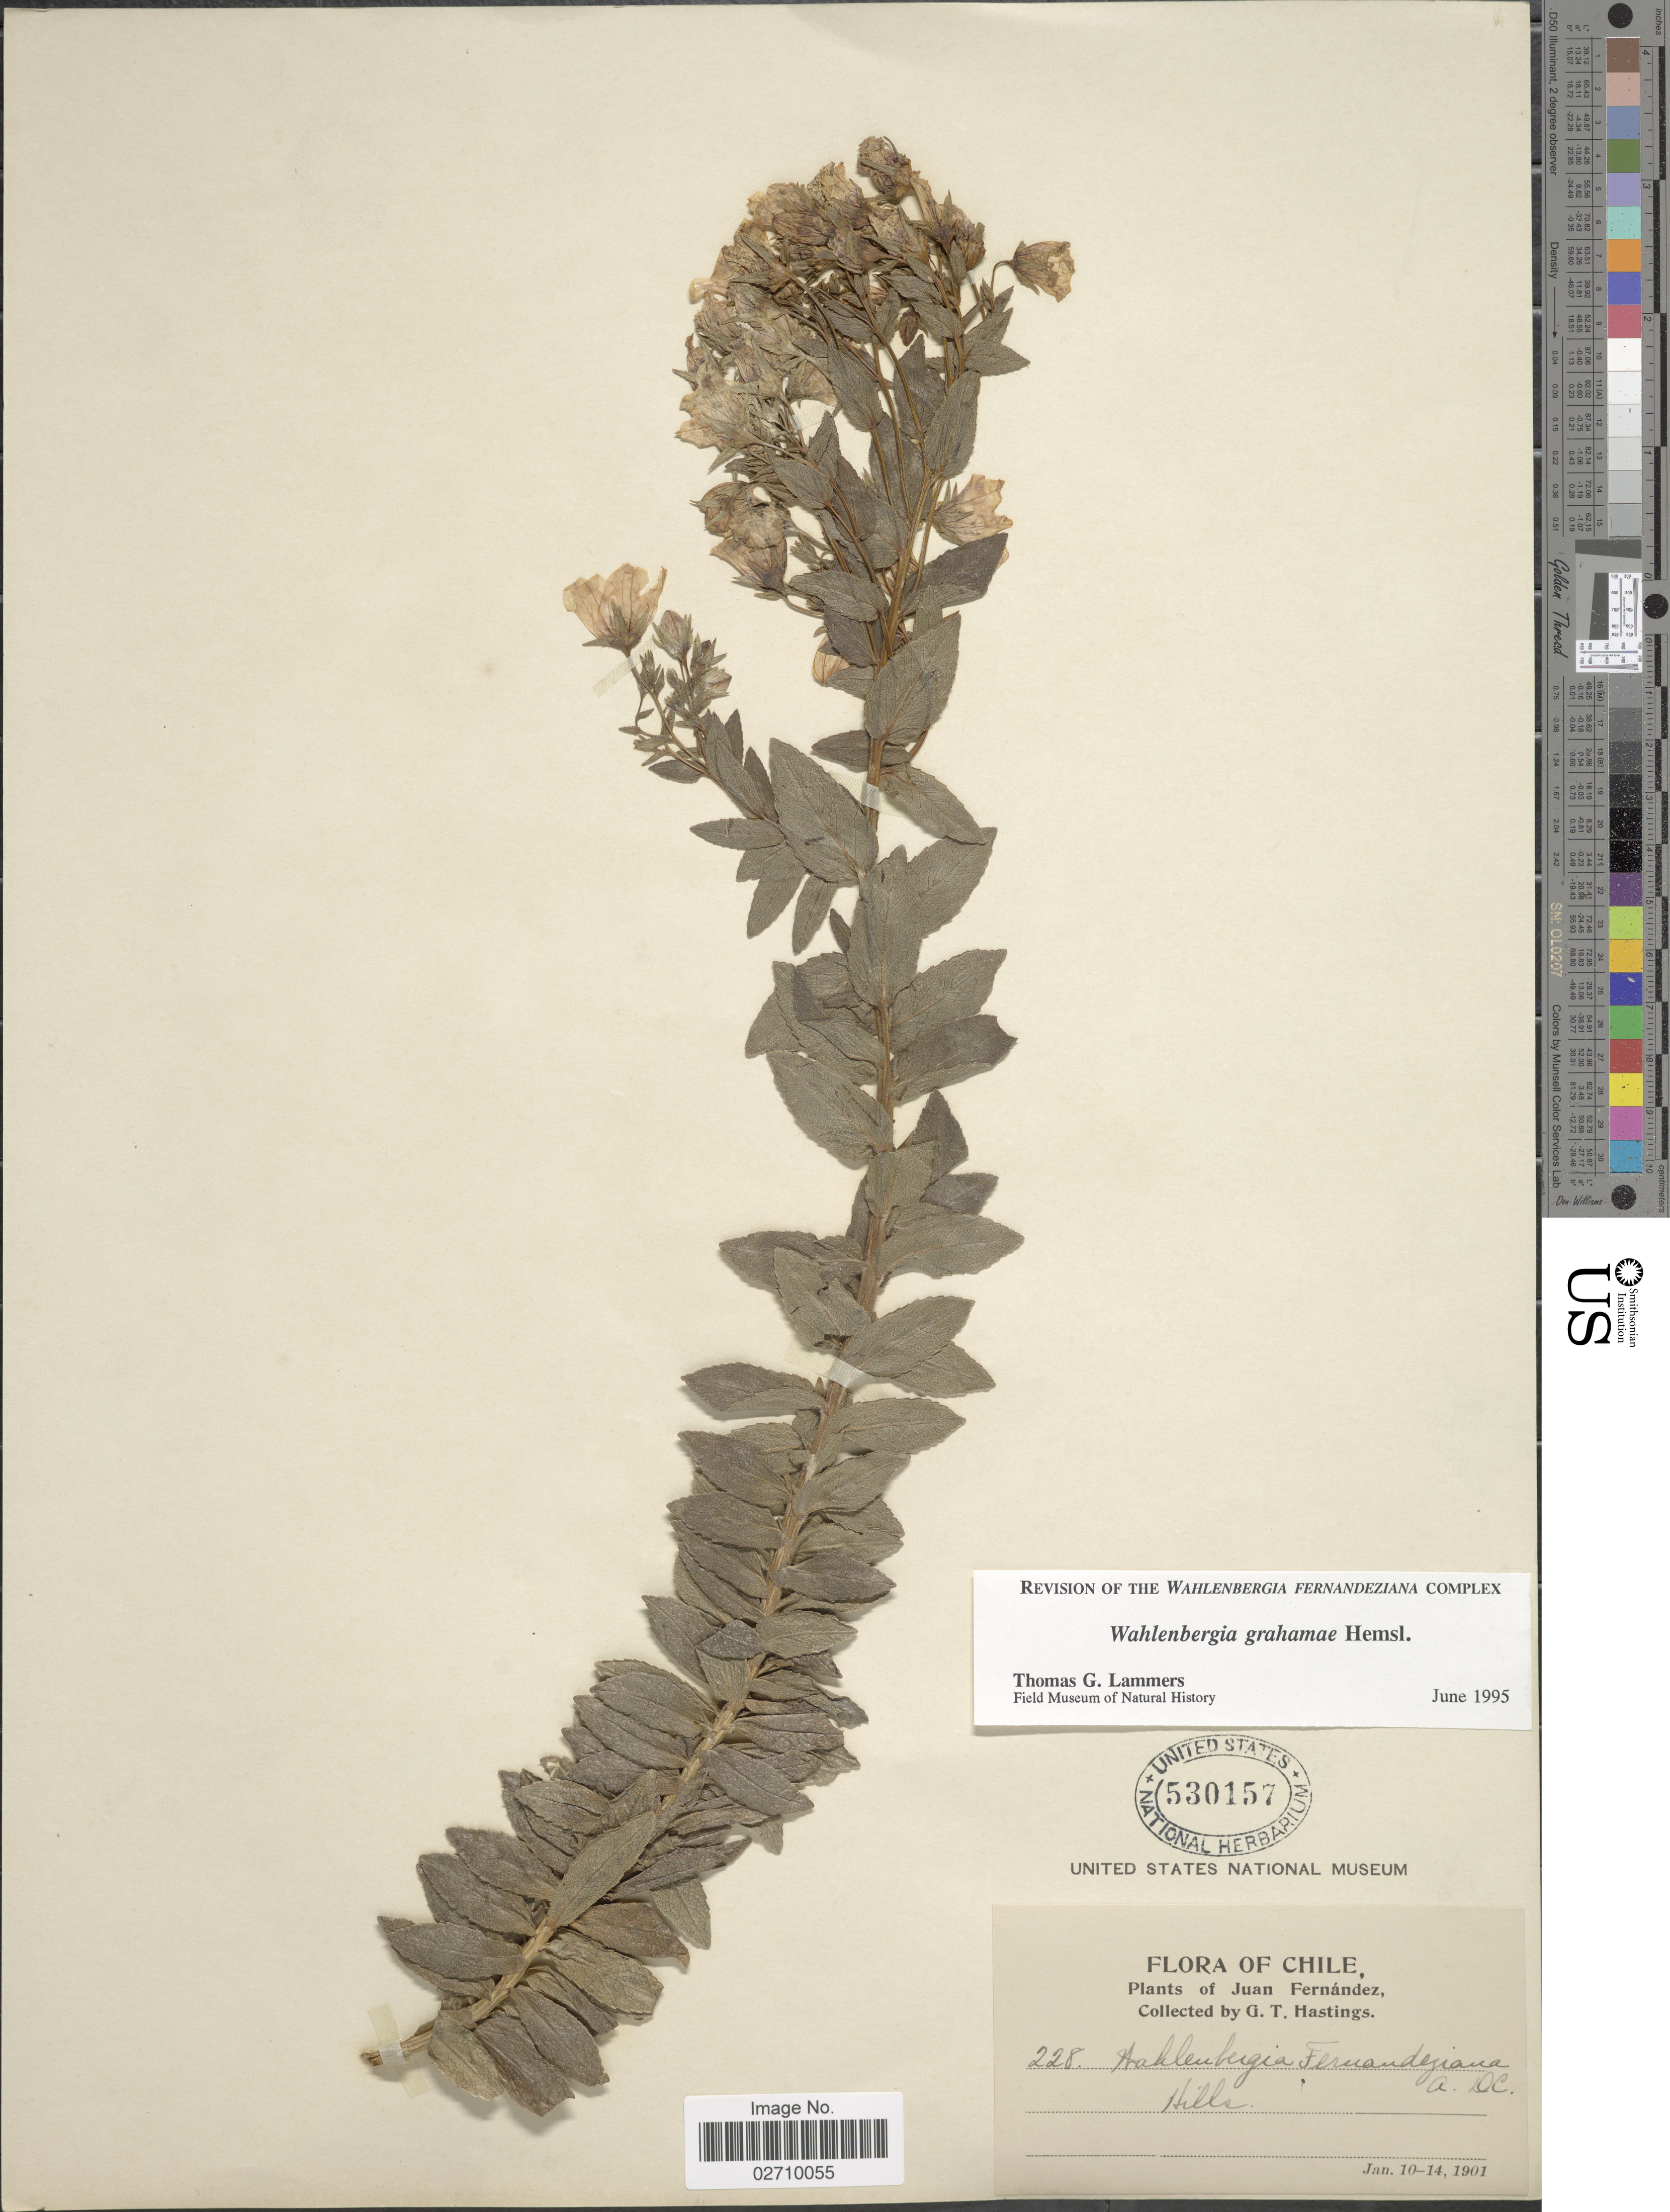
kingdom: Plantae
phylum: Tracheophyta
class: Magnoliopsida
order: Asterales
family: Campanulaceae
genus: Wahlenbergia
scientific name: Wahlenbergia grahamiae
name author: Hemsl.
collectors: G. Hastings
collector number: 228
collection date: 1901-01-10/1901-01-14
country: Chile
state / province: Valparaíso (V)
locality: Juan Fernandez. Hills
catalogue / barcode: US 530157